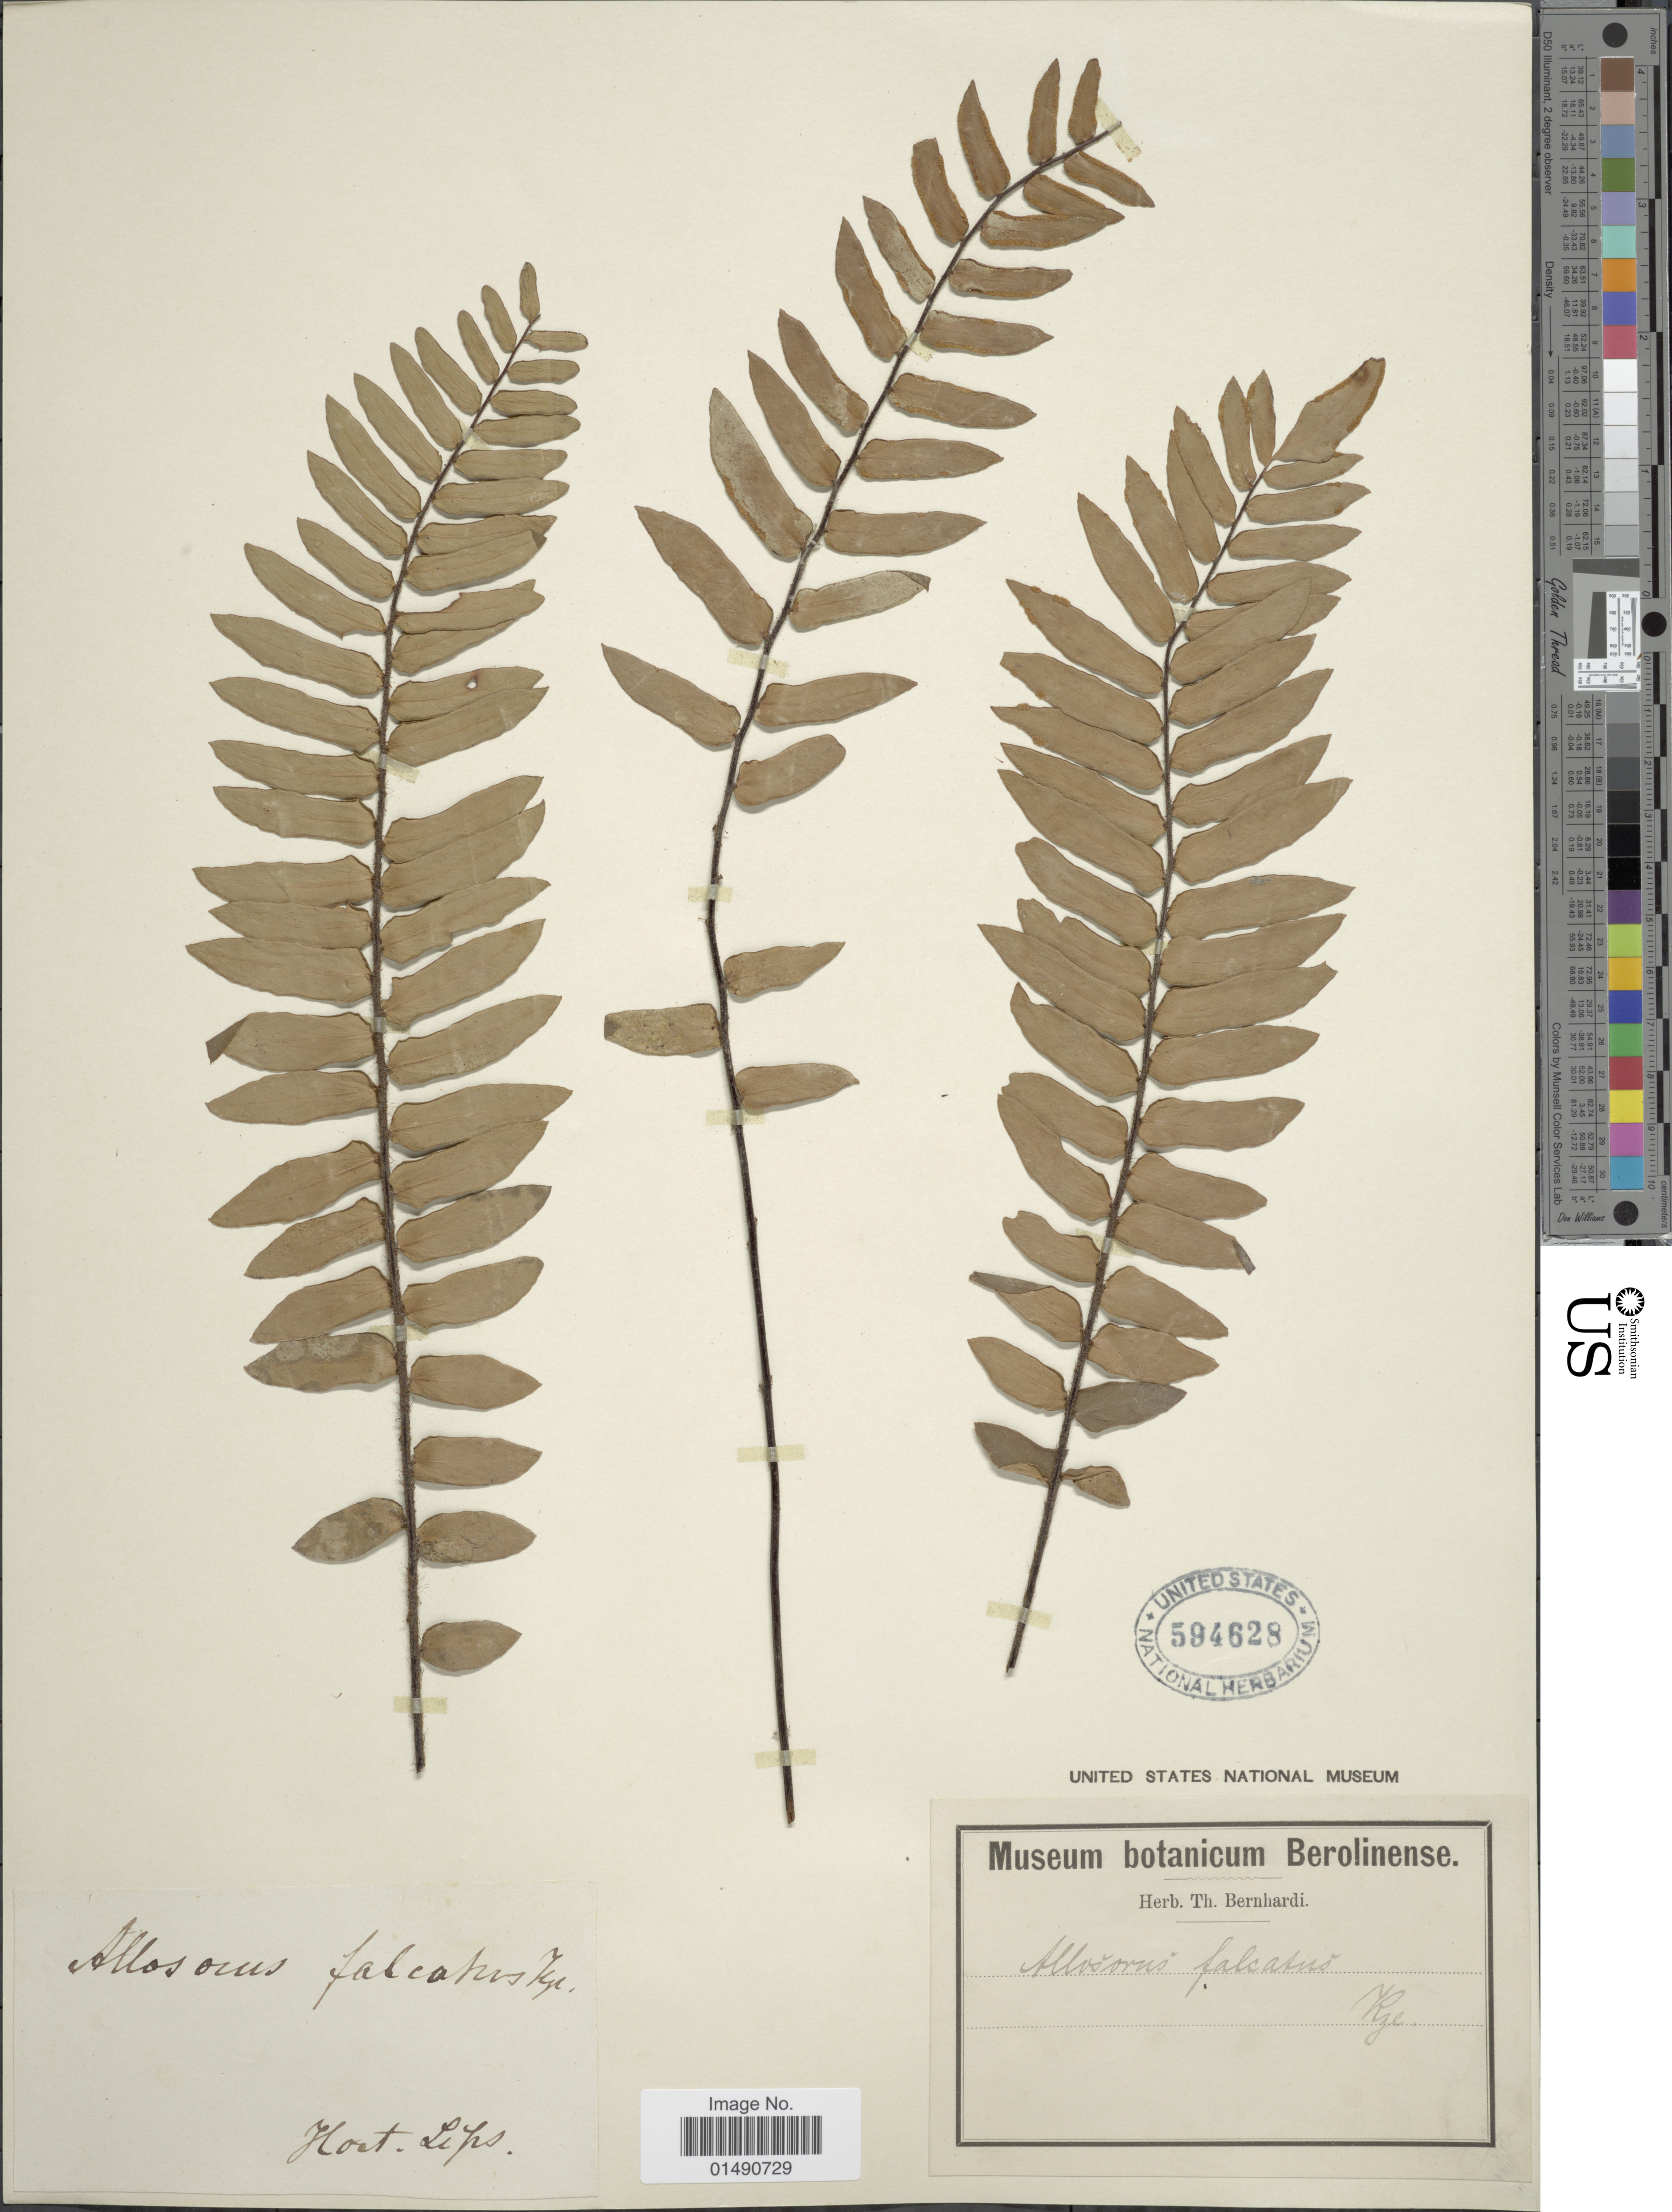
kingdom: Plantae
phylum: Tracheophyta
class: Polypodiopsida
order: Polypodiales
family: Pteridaceae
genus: Pellaea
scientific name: Pellaea falcata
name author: Fée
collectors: ex herb. Bernhardi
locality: Hort. Lips [interpreted]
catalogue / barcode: US 594628